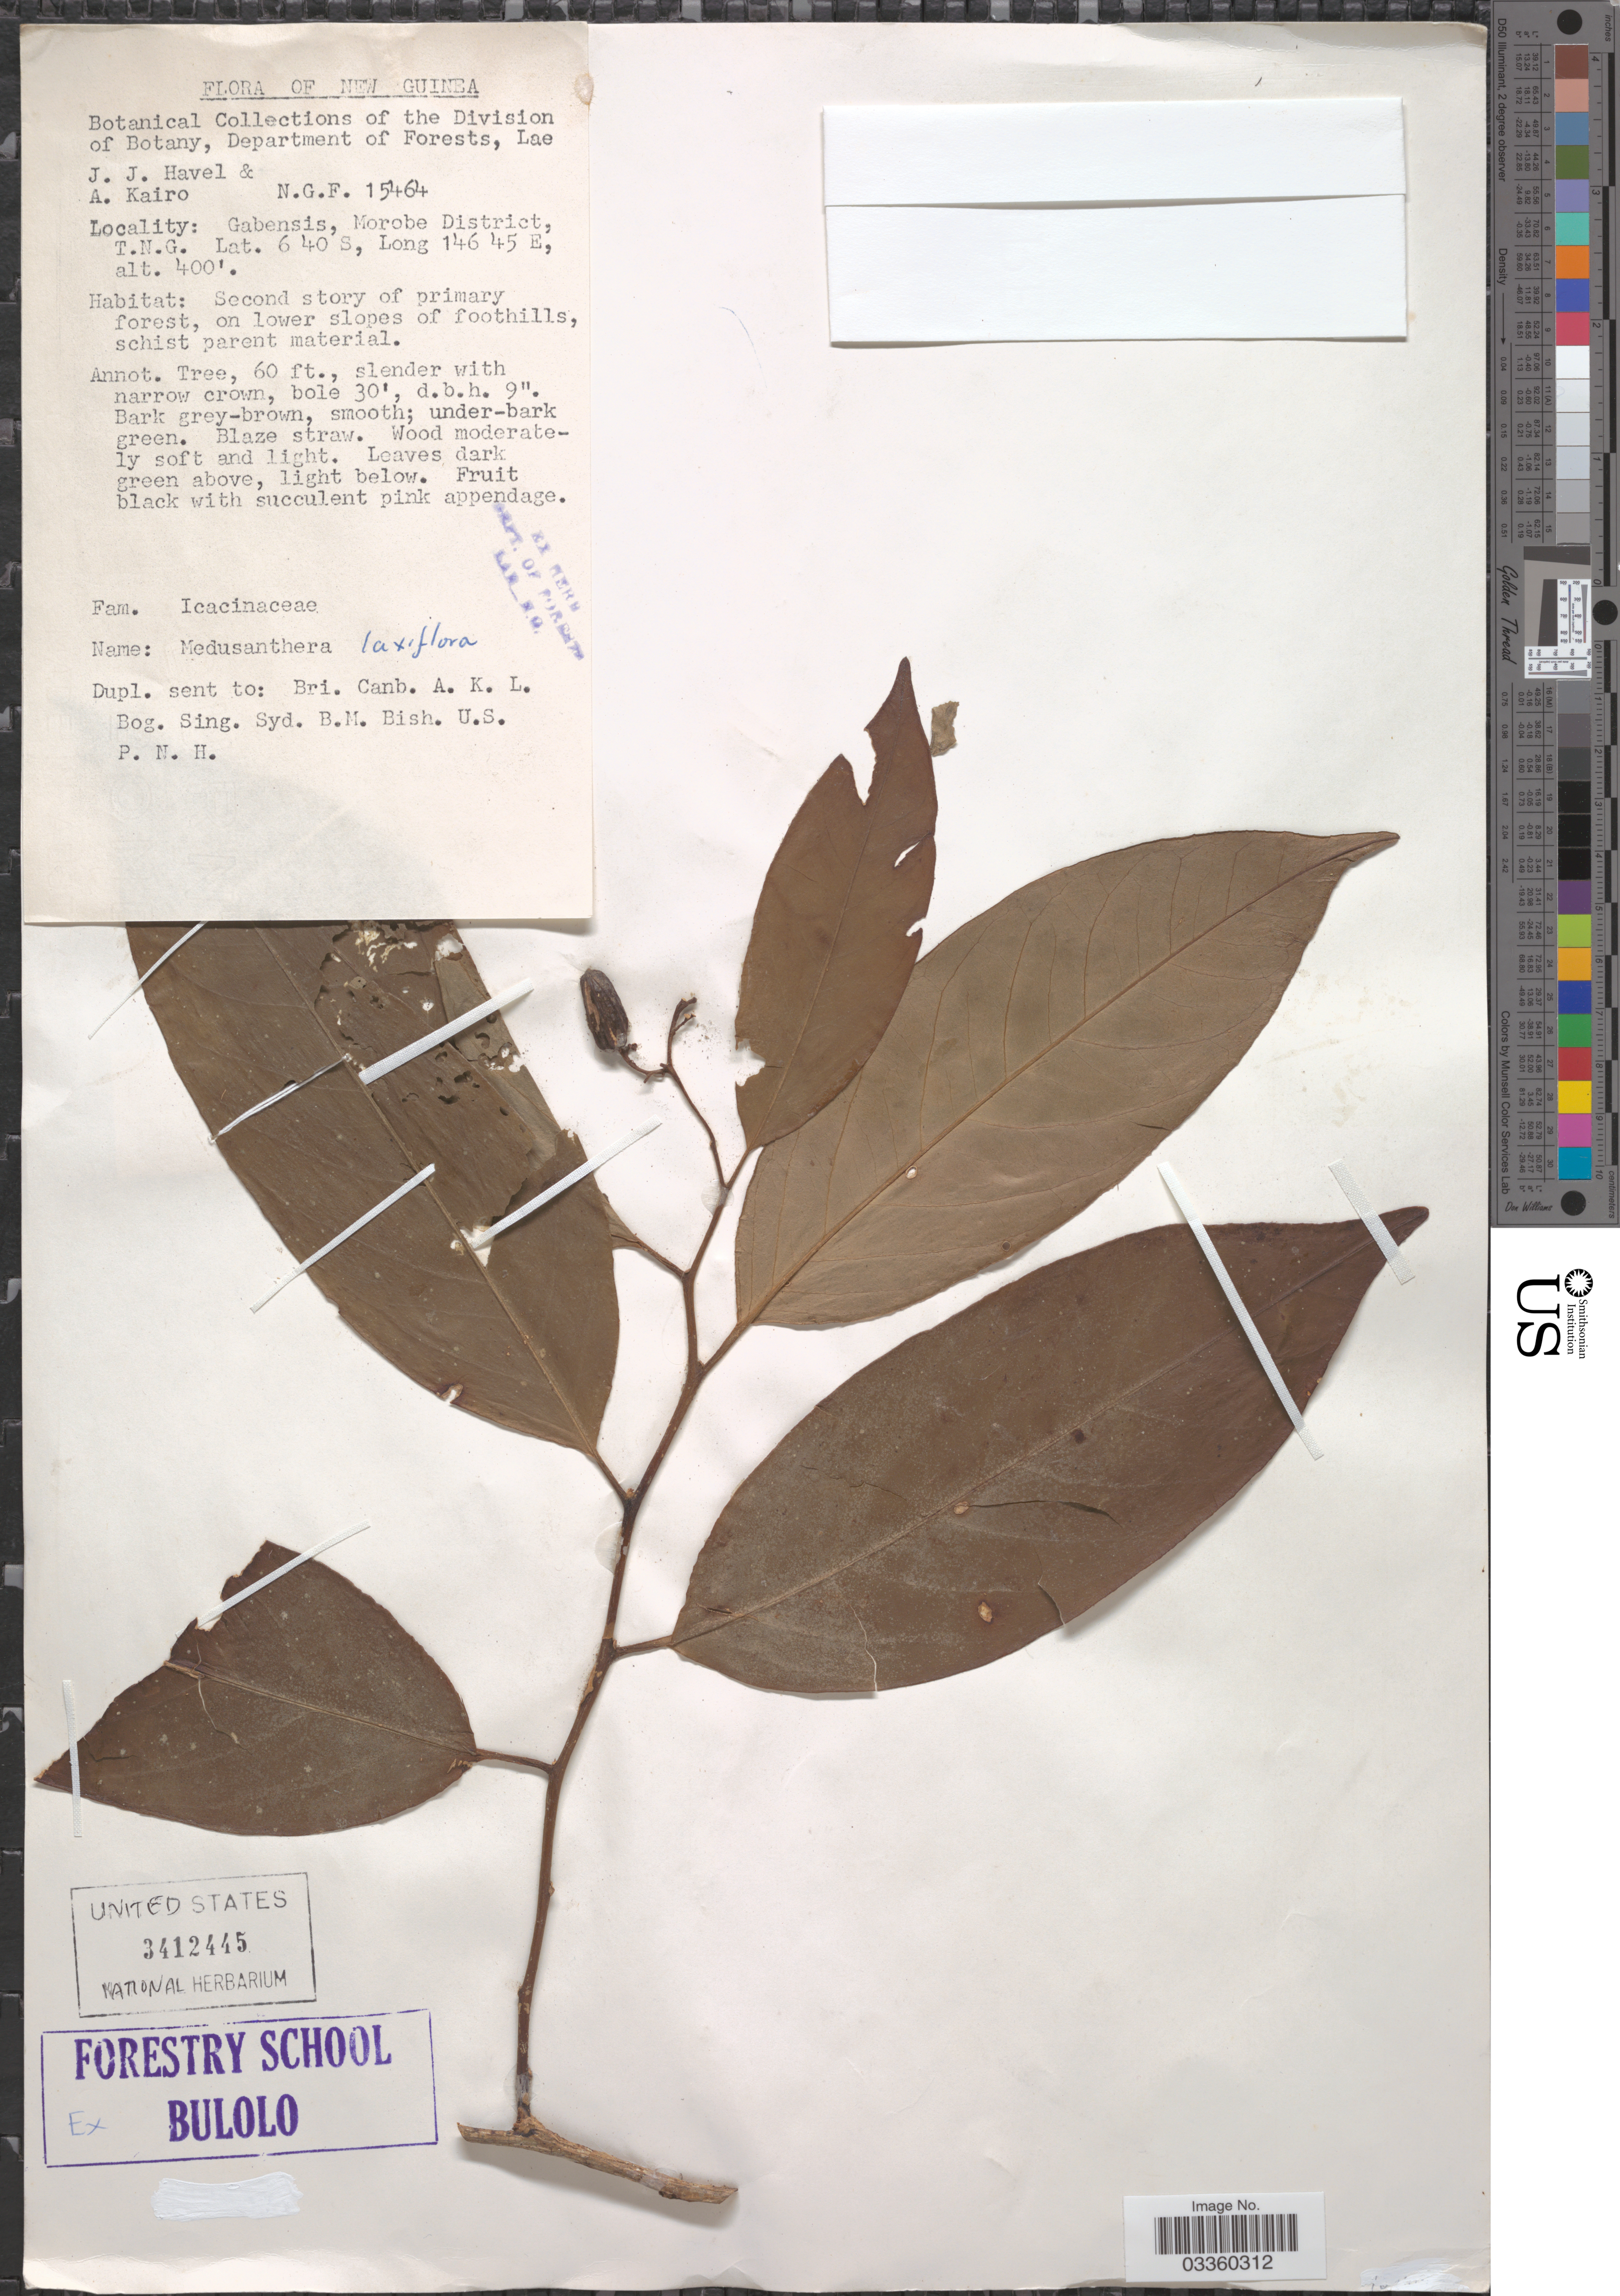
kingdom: Plantae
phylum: Tracheophyta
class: Magnoliopsida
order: Cardiopteridales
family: Stemonuraceae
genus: Medusanthera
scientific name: Medusanthera laxiflora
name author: (Miers) R.A. Howard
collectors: J. Havel & A. Kairo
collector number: N.G.F.15464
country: Papua New Guinea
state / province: Morobe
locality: New Guinea. Gabensis, Morobe District, T.N.G.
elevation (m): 122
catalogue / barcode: US 3412445